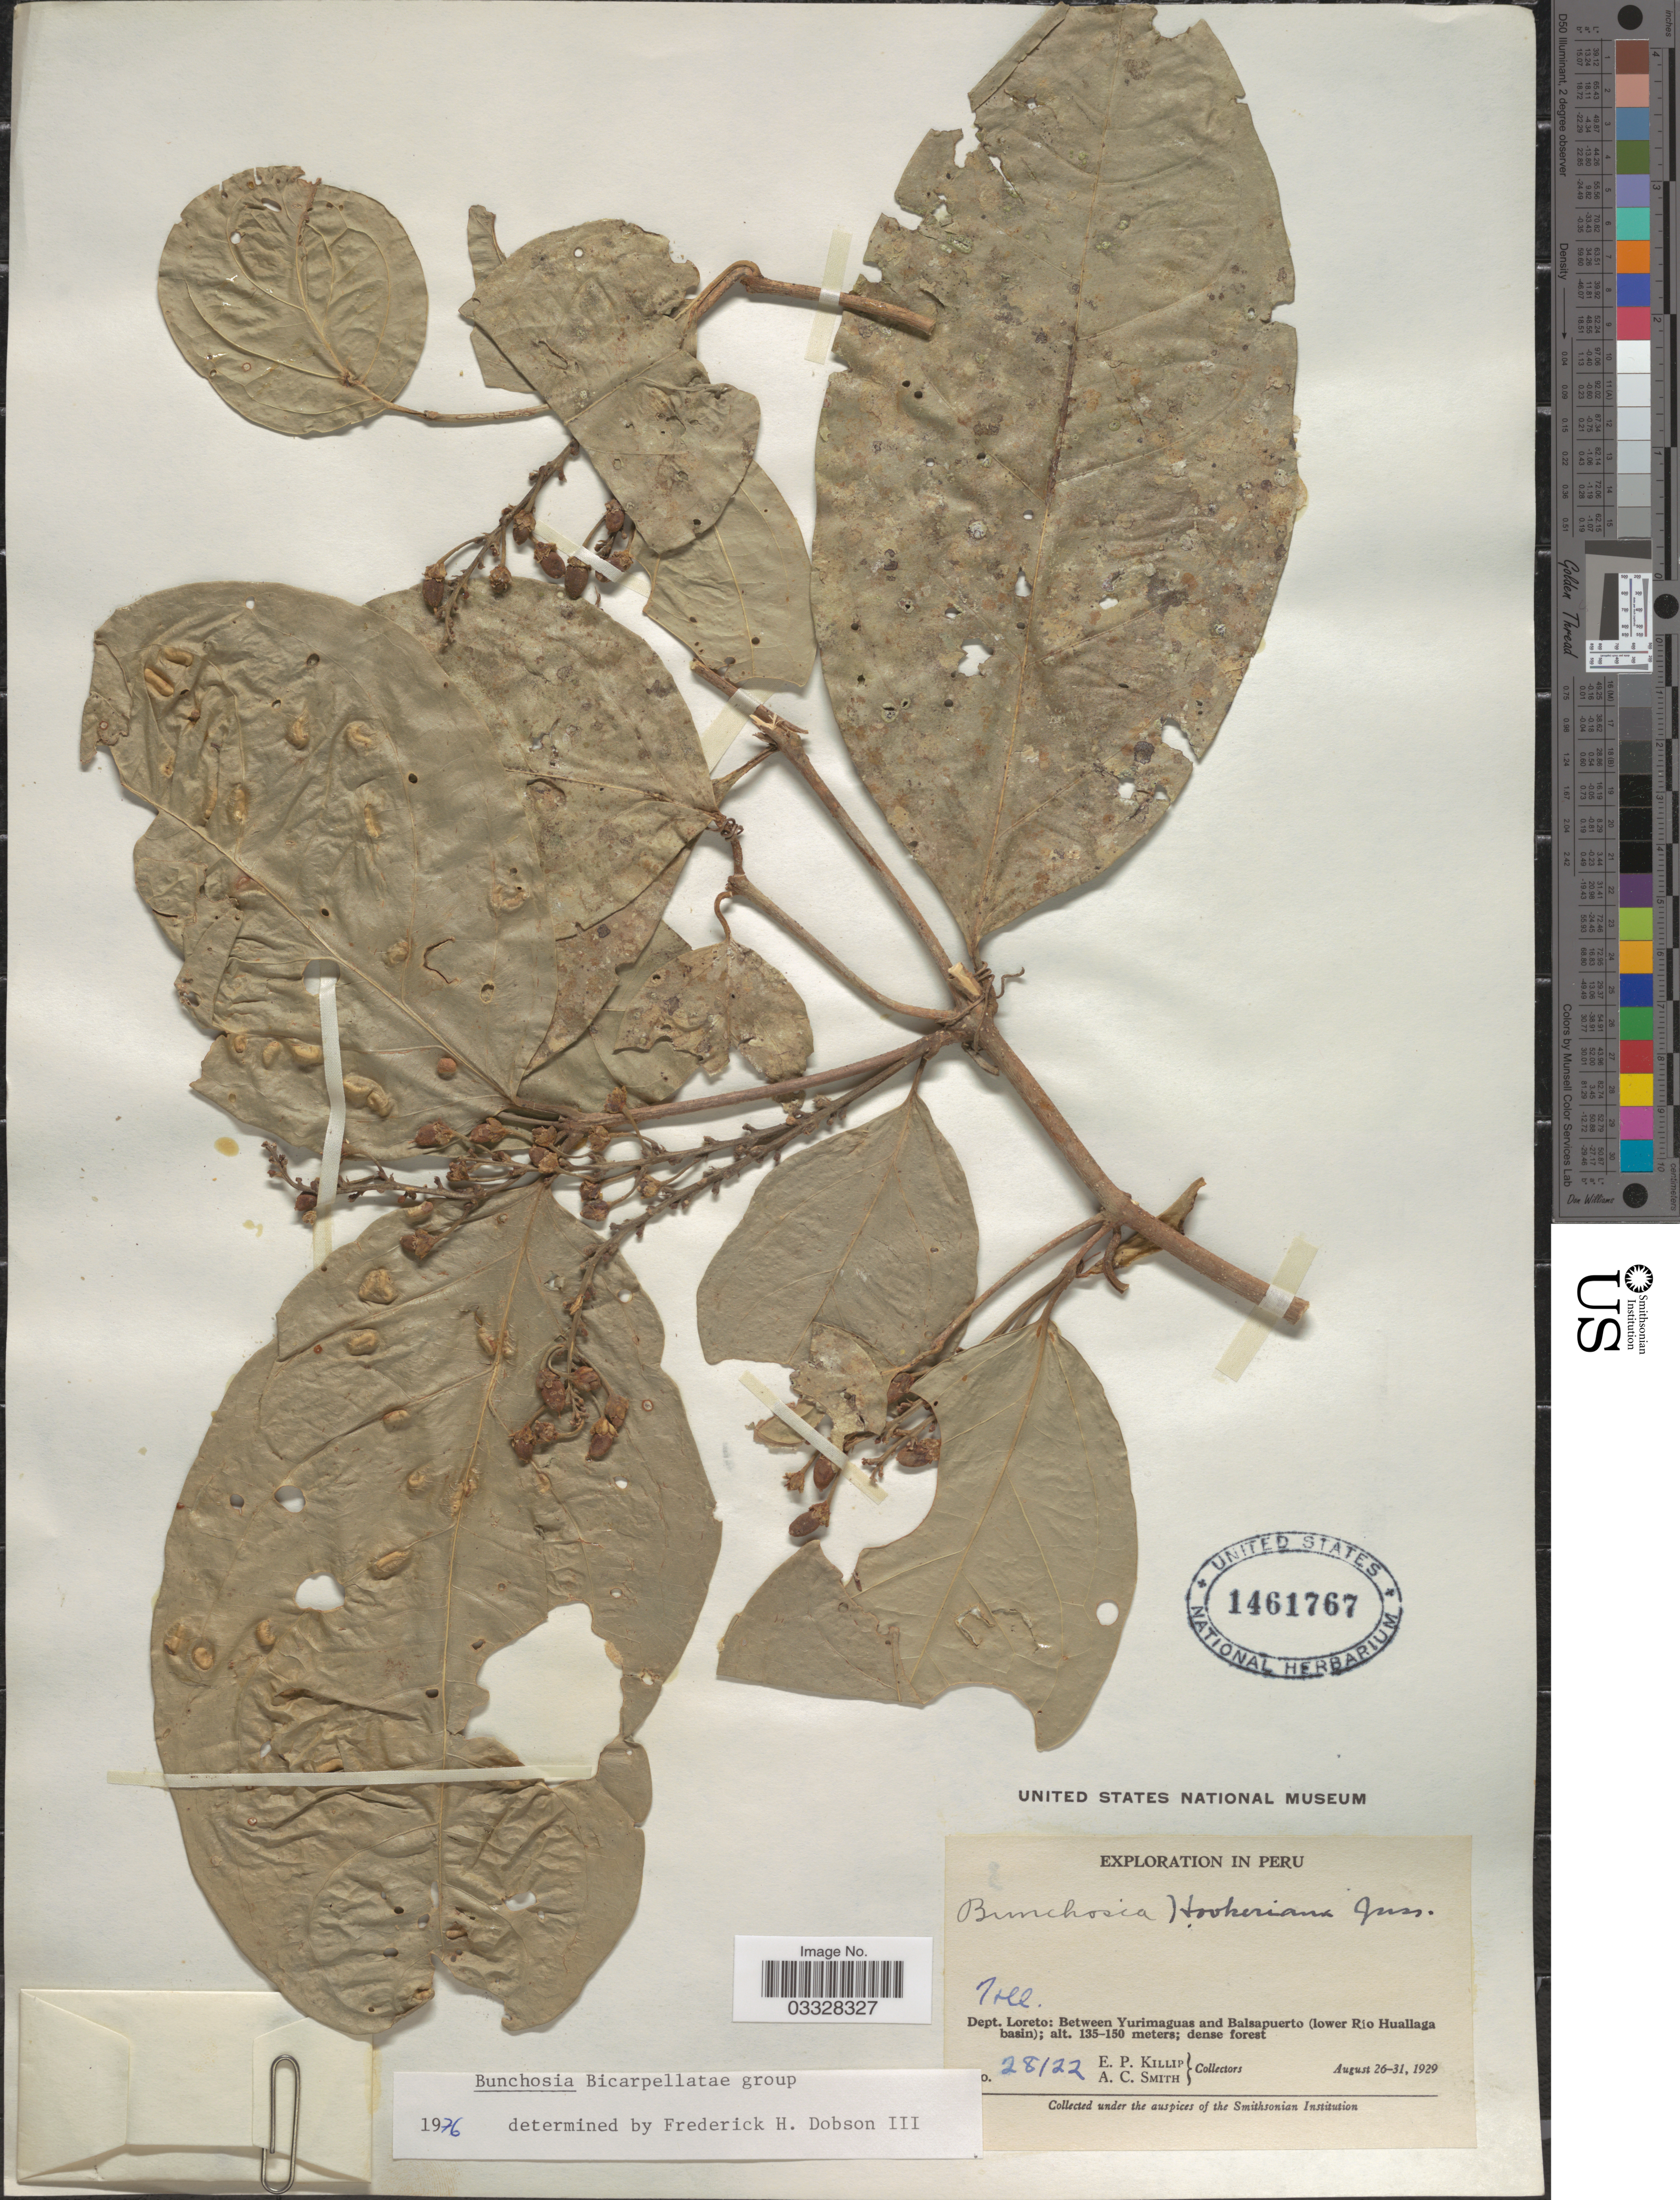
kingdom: Plantae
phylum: Tracheophyta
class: Magnoliopsida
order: Malpighiales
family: Malpighiaceae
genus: Bunchosia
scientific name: Bunchosia hookeriana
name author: A. Juss.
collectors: E. P. Killip & A. C. Smith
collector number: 28122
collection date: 1929-08-26/1929-08-31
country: Peru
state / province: Loreto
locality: Dept. Loreto: Between Yurimaguas and Balsapuerto (lower Río Huallaga basin).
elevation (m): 135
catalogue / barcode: US 1461767